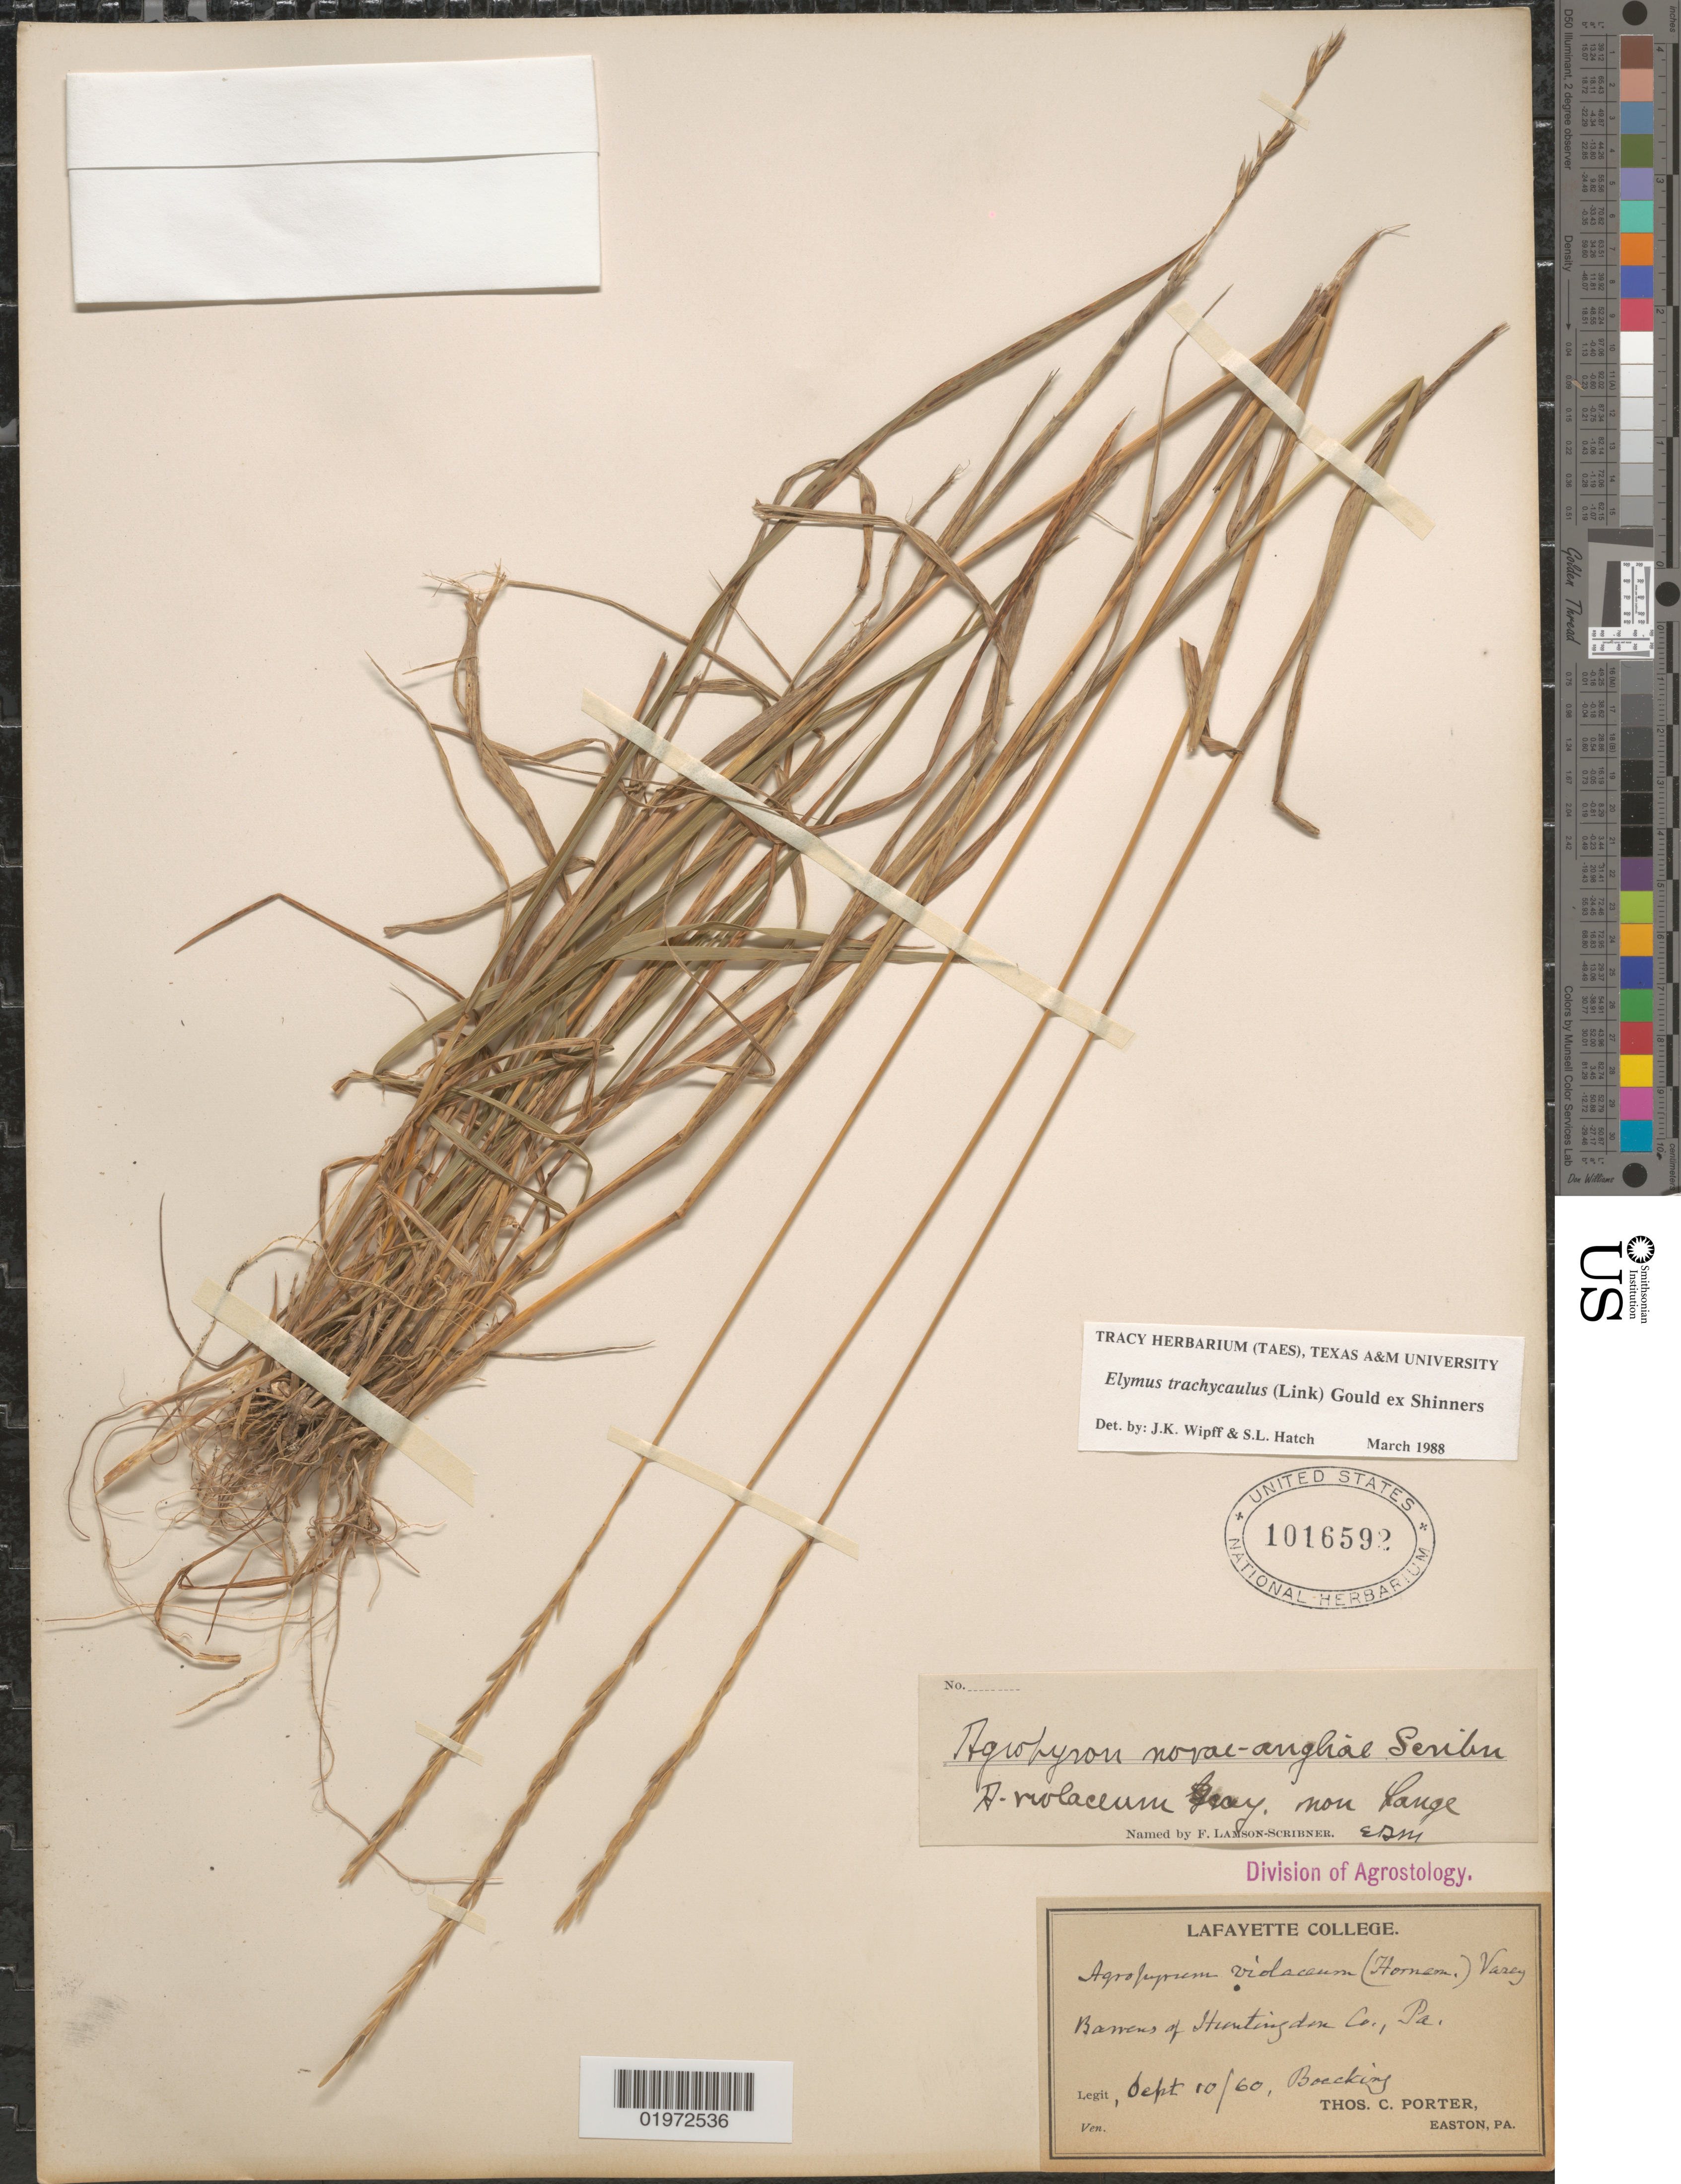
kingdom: Plantae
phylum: Tracheophyta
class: Liliopsida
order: Poales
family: Poaceae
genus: Elymus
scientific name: Elymus trachycaulus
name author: (Link) Gould ex Shinners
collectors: T. Porter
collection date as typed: Transcribed d/m/y: 10/9/60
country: United States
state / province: Pennsylvania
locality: Barrens of Huntingdon Co.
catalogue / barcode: US 1016592